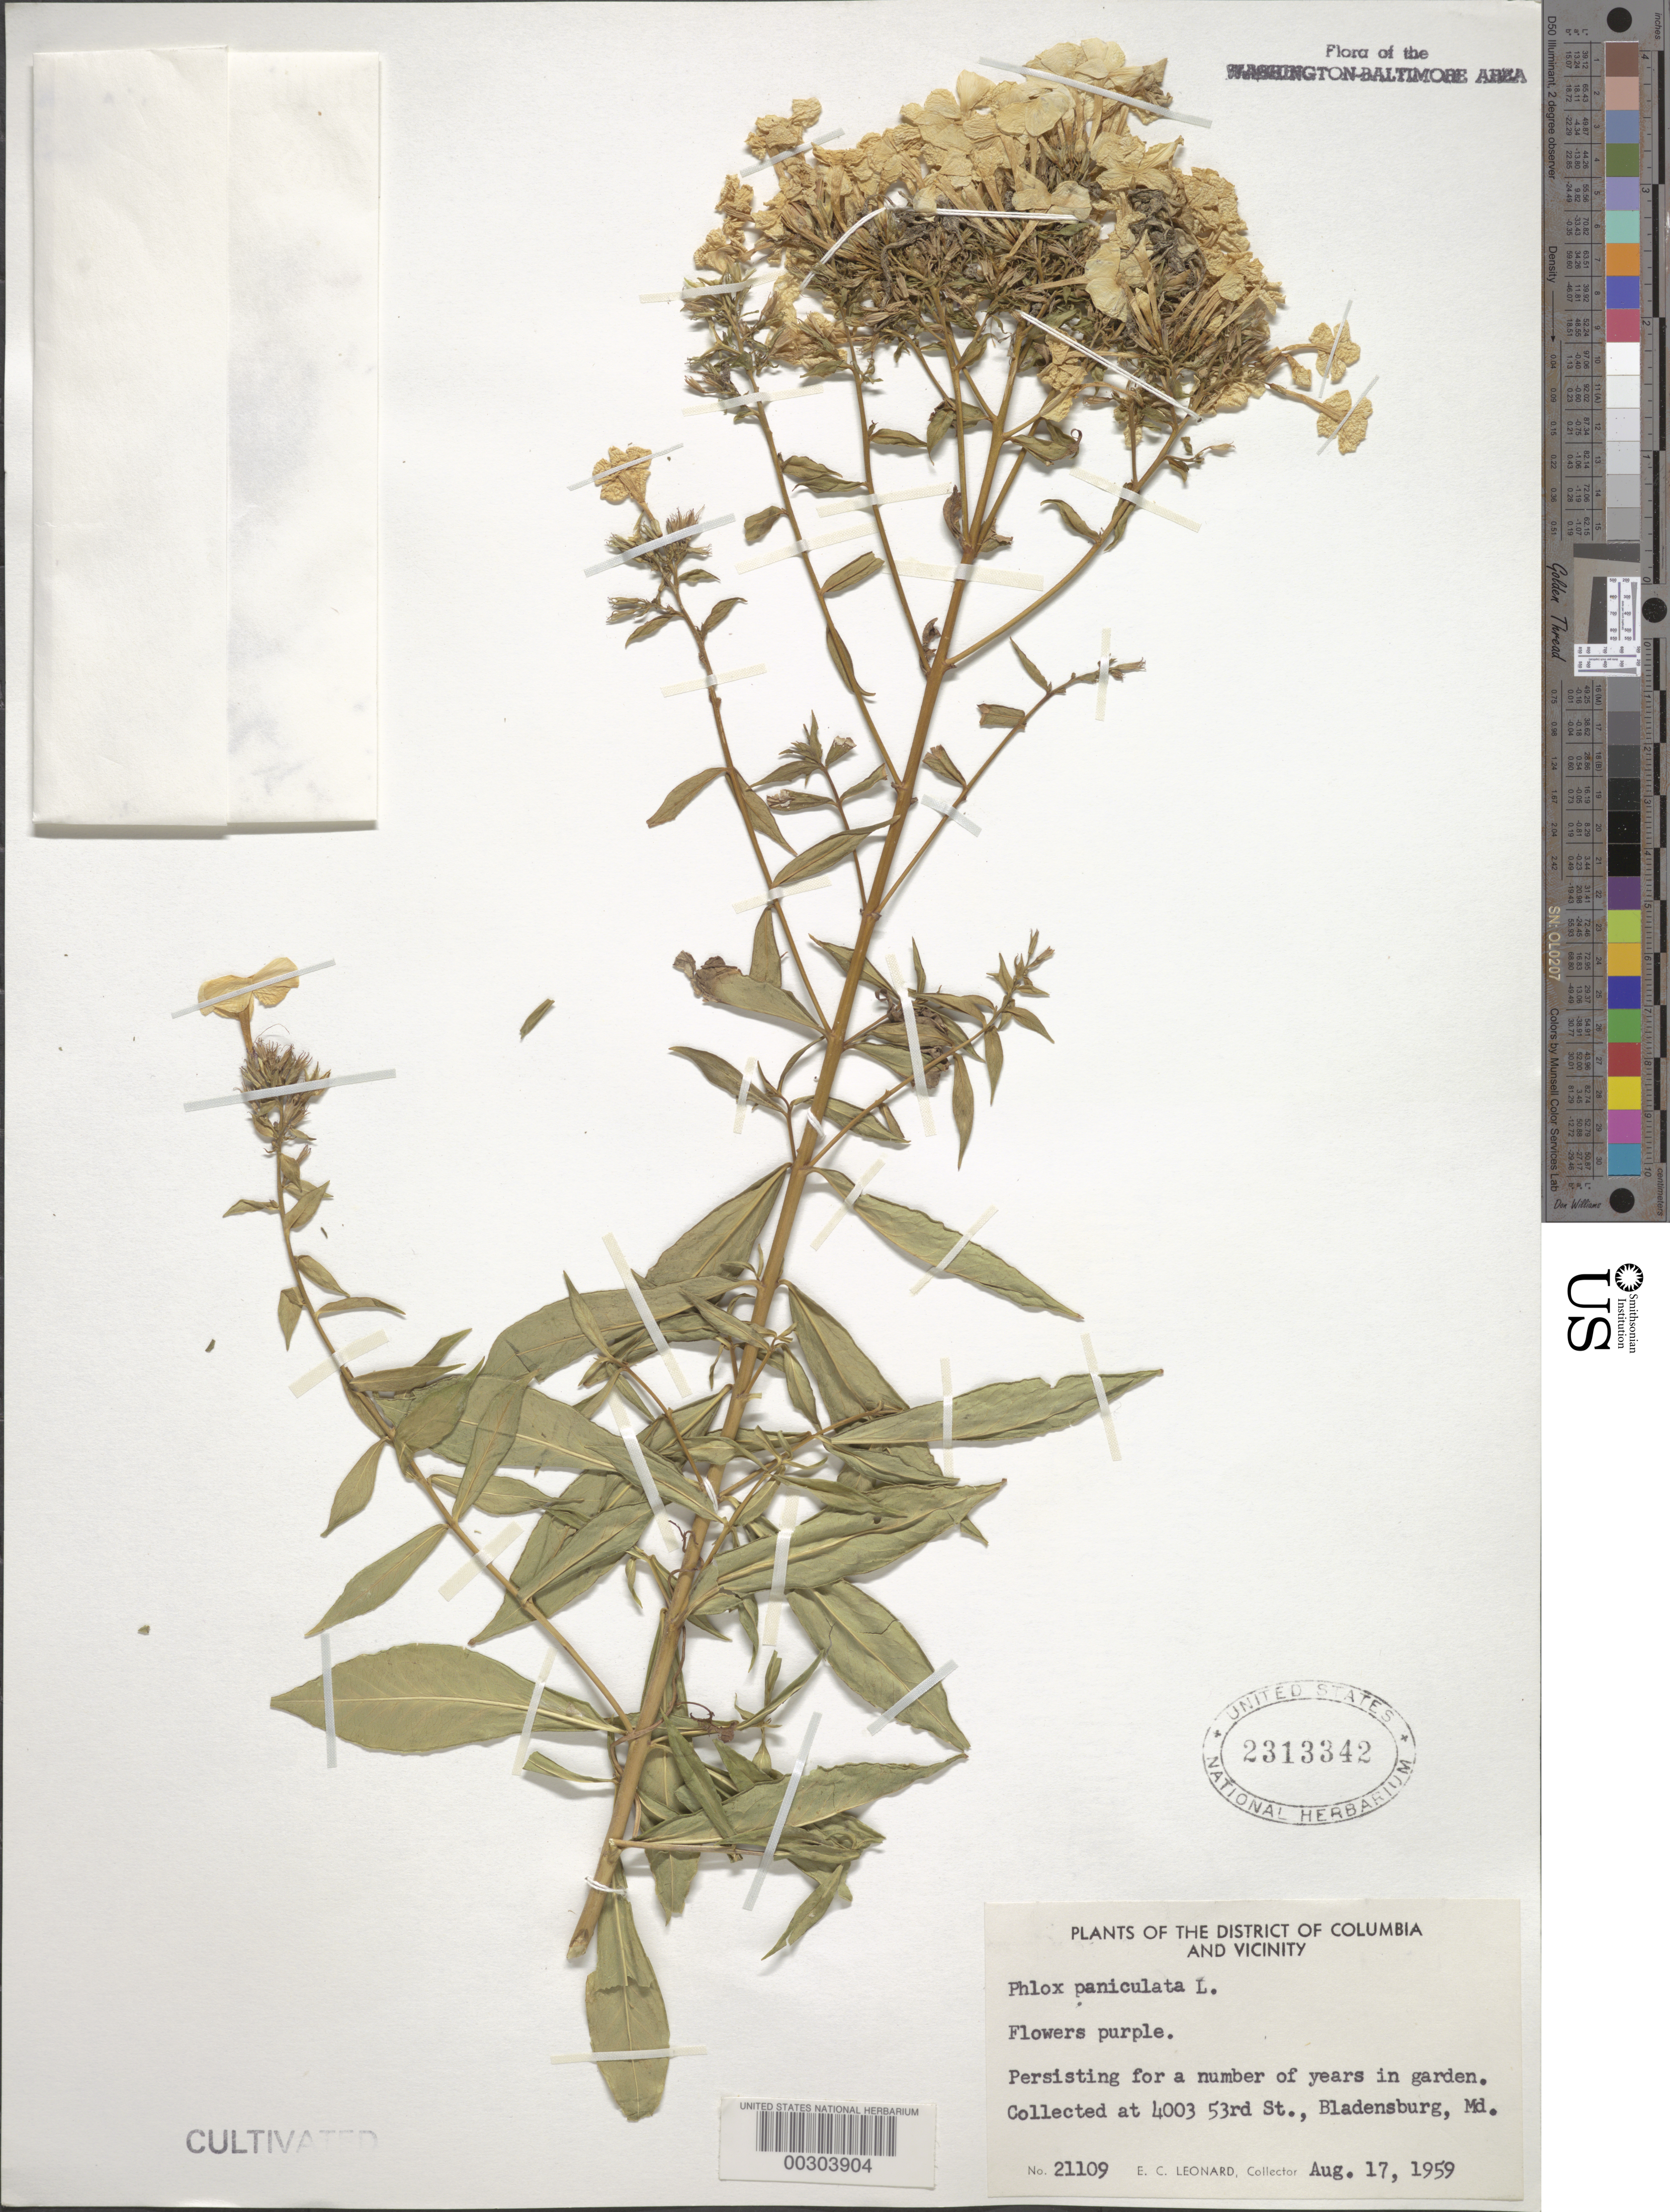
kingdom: Plantae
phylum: Tracheophyta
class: Magnoliopsida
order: Ericales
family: Polemoniaceae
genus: Phlox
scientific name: Phlox paniculata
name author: L.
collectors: E. C. Leonard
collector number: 21109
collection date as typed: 17 Aug 1959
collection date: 1959-08-17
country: United States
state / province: Maryland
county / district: Prince George's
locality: Bladensburg, 4003 53rd St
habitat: Garden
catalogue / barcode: US 2313342